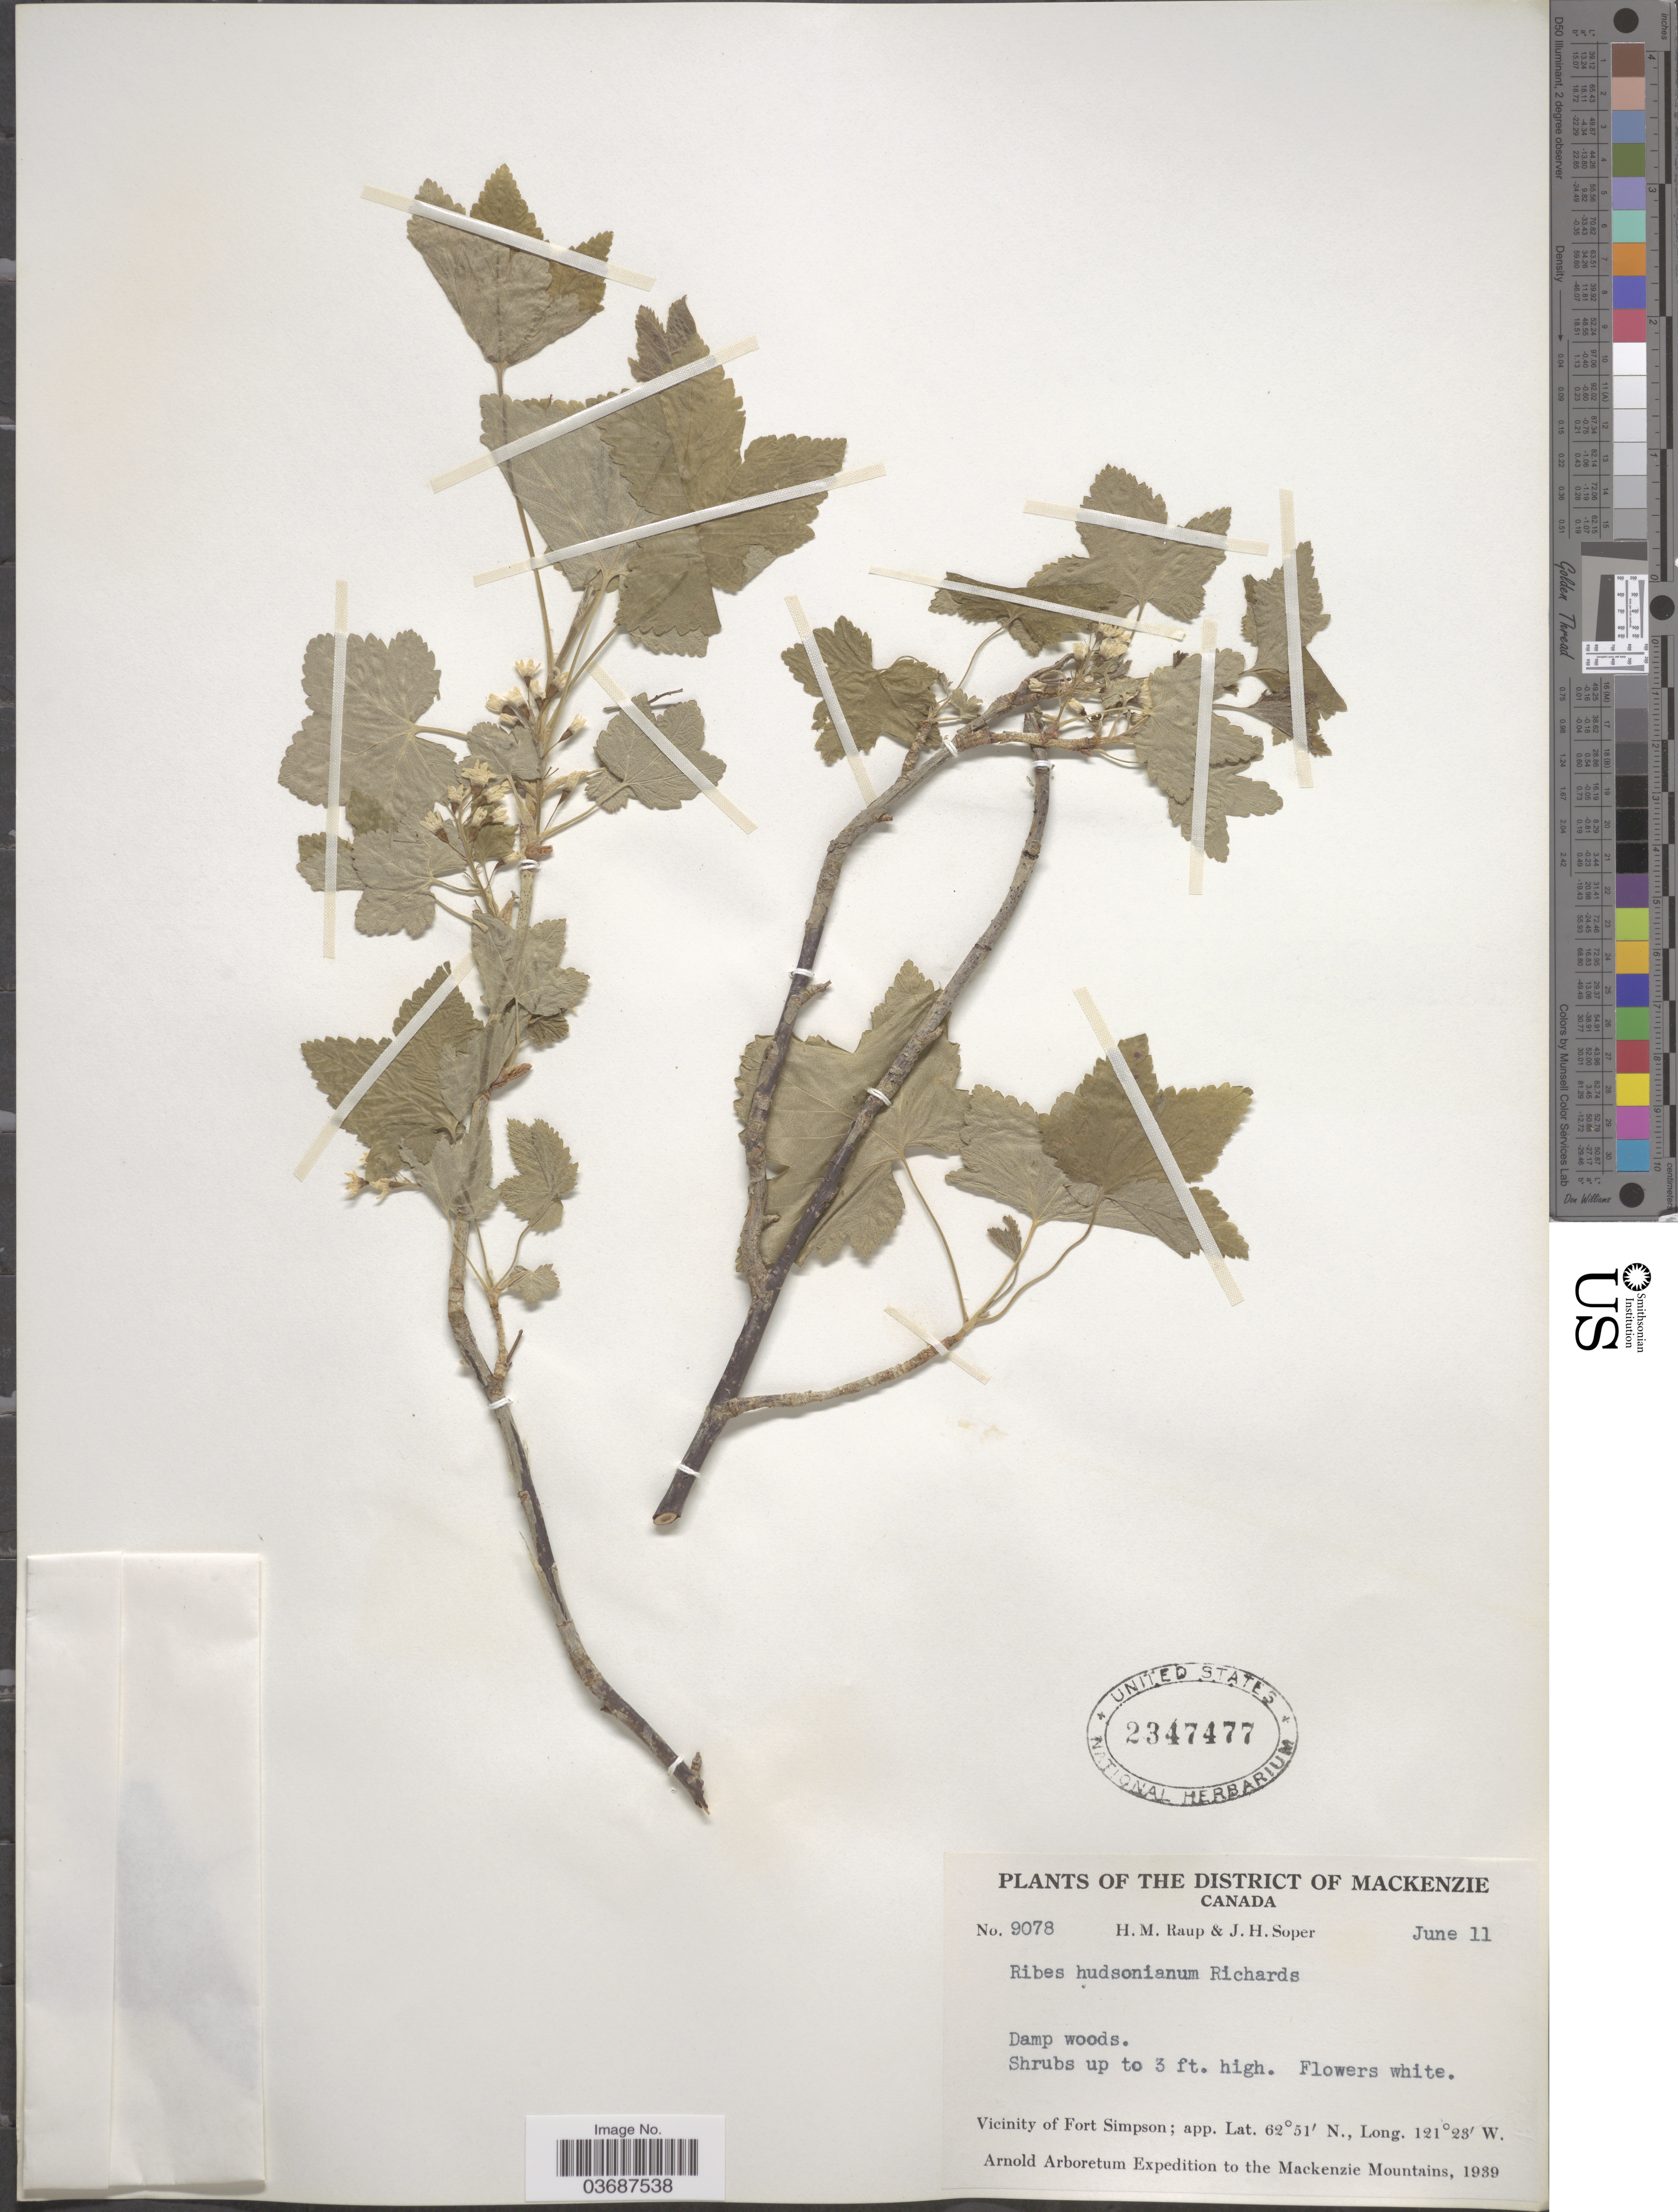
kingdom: Plantae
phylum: Tracheophyta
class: Magnoliopsida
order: Saxifragales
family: Grossulariaceae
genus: Ribes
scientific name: Ribes hudsonianum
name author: Richardson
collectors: H. Raup & J. H. Soper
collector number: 9078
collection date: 1939-06-11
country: Canada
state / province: Northwest Territories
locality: The District of Mackenzie. Vicinity of Fort Simpson. Arnold Arboretum Expedition to the Mackenzie Mountains, 1939.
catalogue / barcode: US 2347477